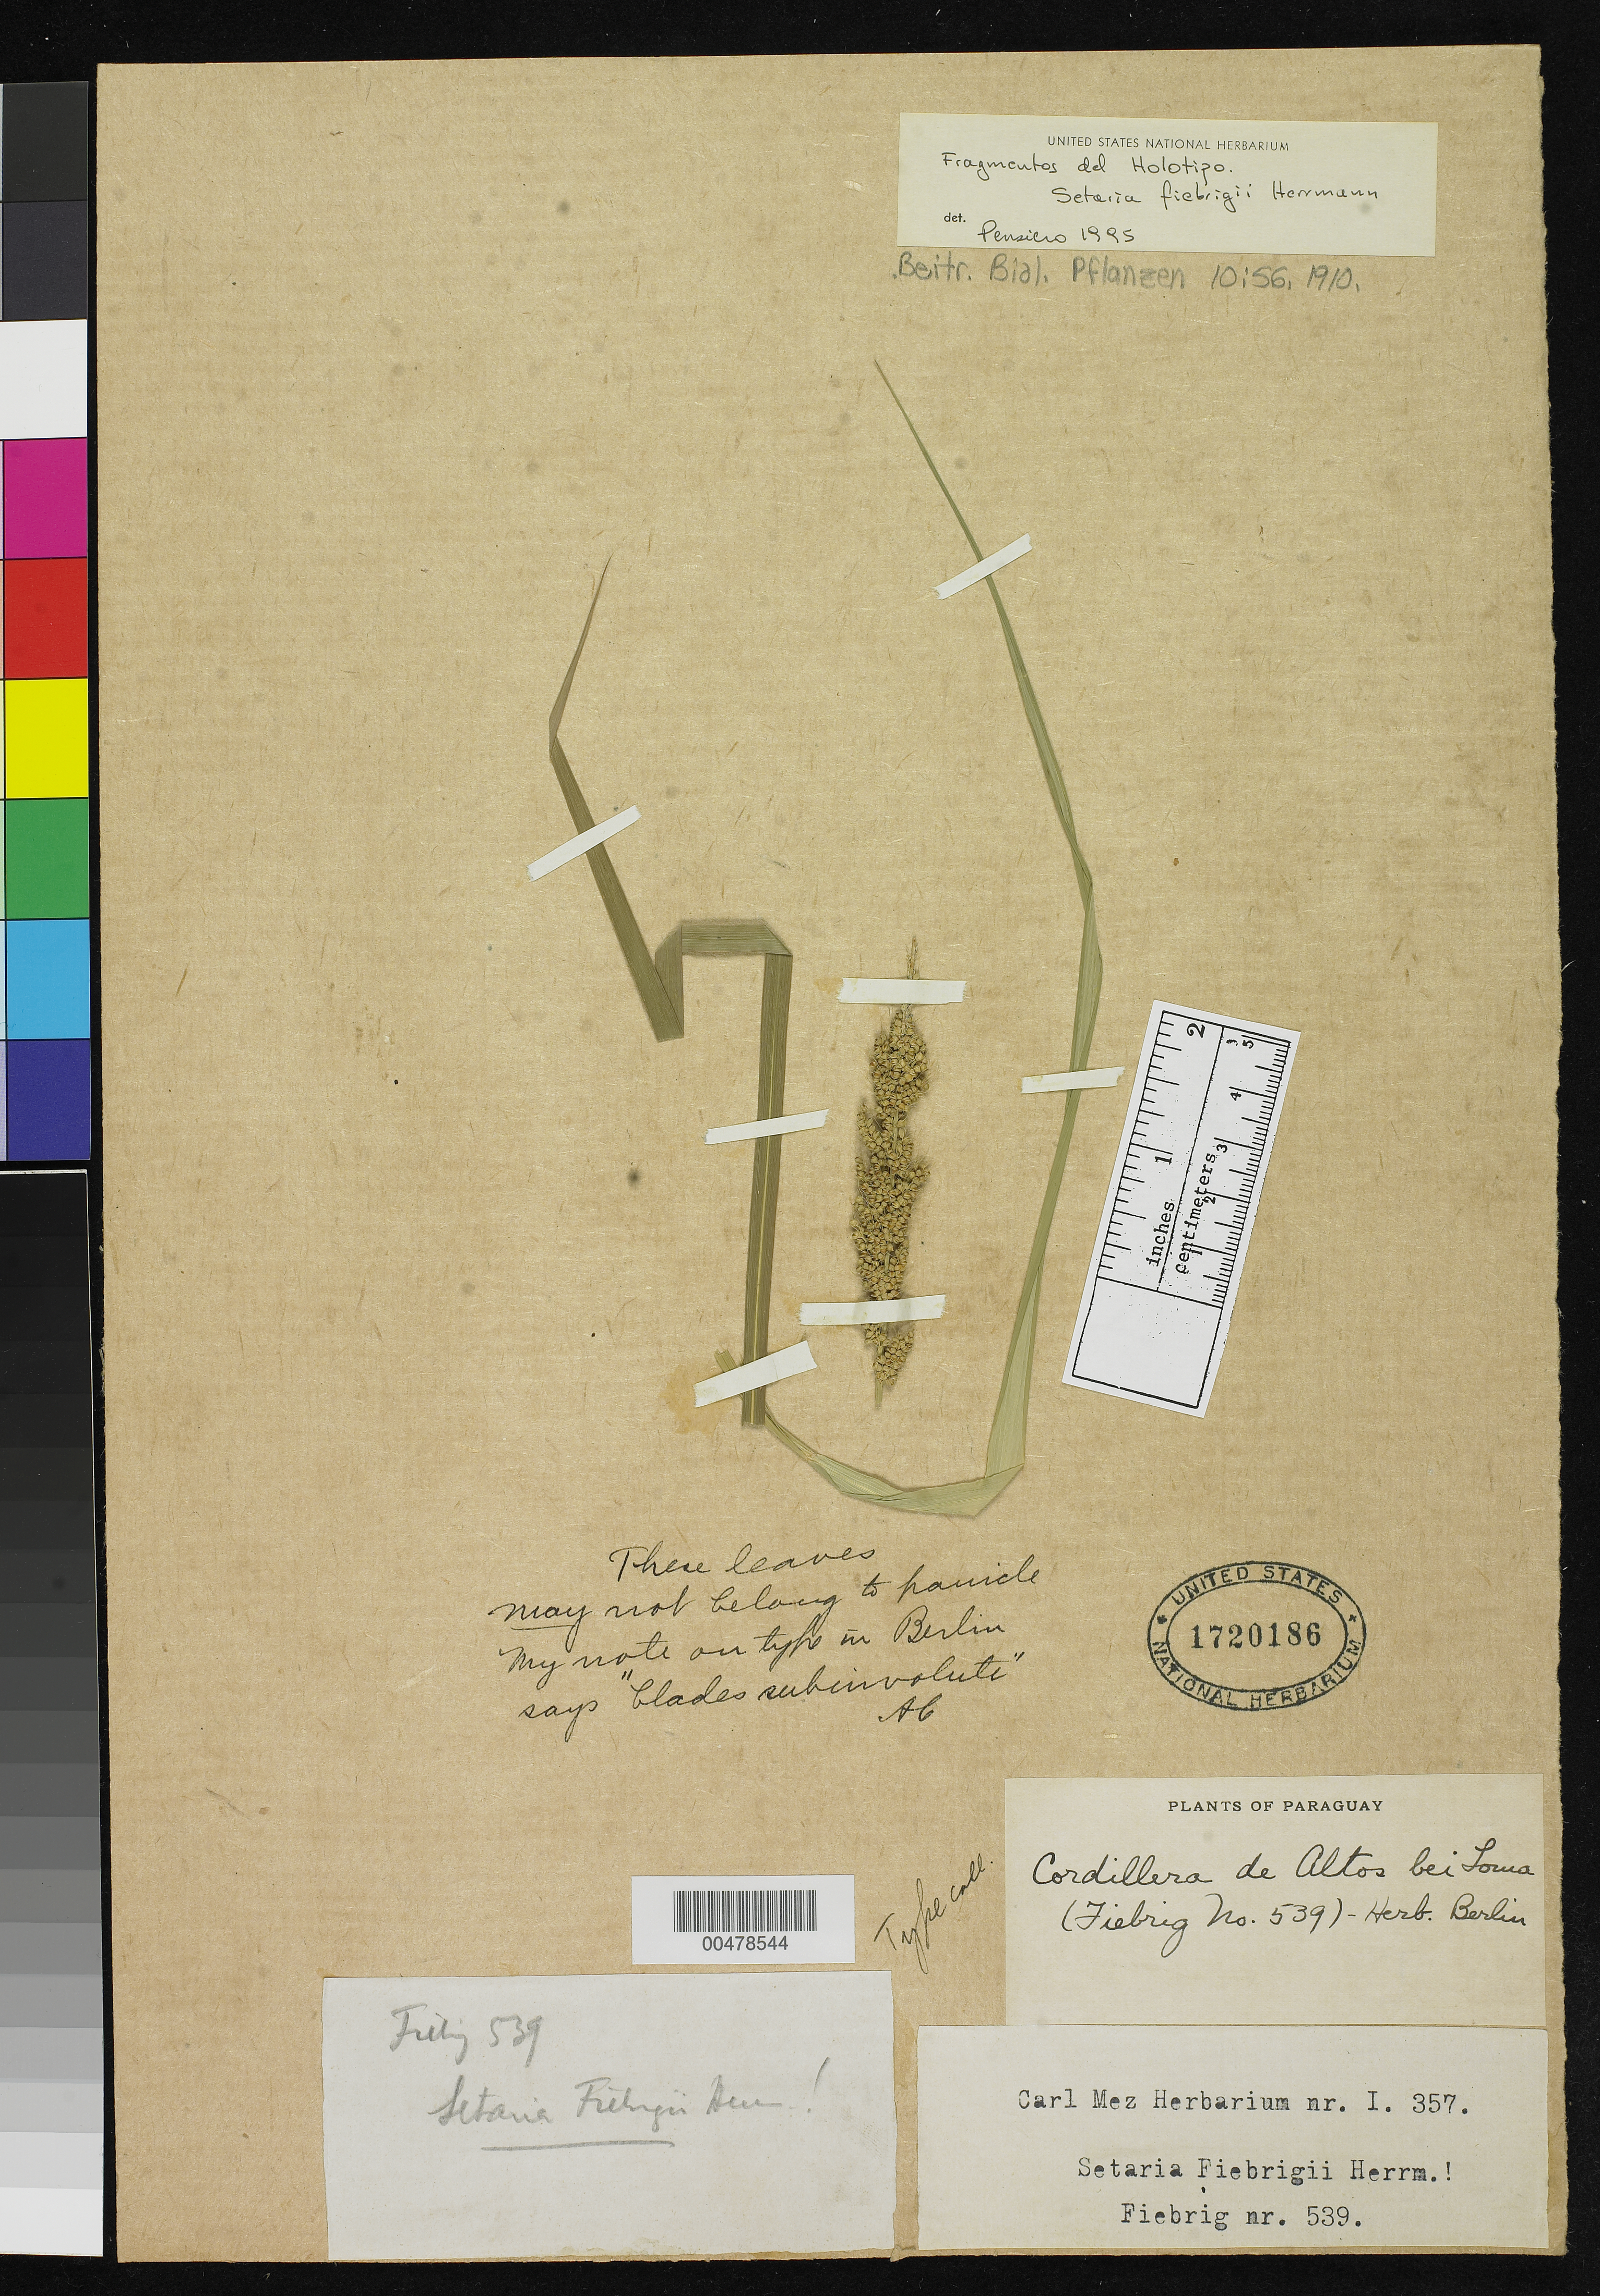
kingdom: Plantae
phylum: Tracheophyta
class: Liliopsida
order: Poales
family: Poaceae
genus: Setaria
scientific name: Setaria fiebrigii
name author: R.A.W. Herrm.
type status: Isotype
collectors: K. Fiebrig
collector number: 539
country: Paraguay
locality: Cordillera de Alto bei Loma. [Cordillera de Altos (?) near Loma]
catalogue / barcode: US 1720186